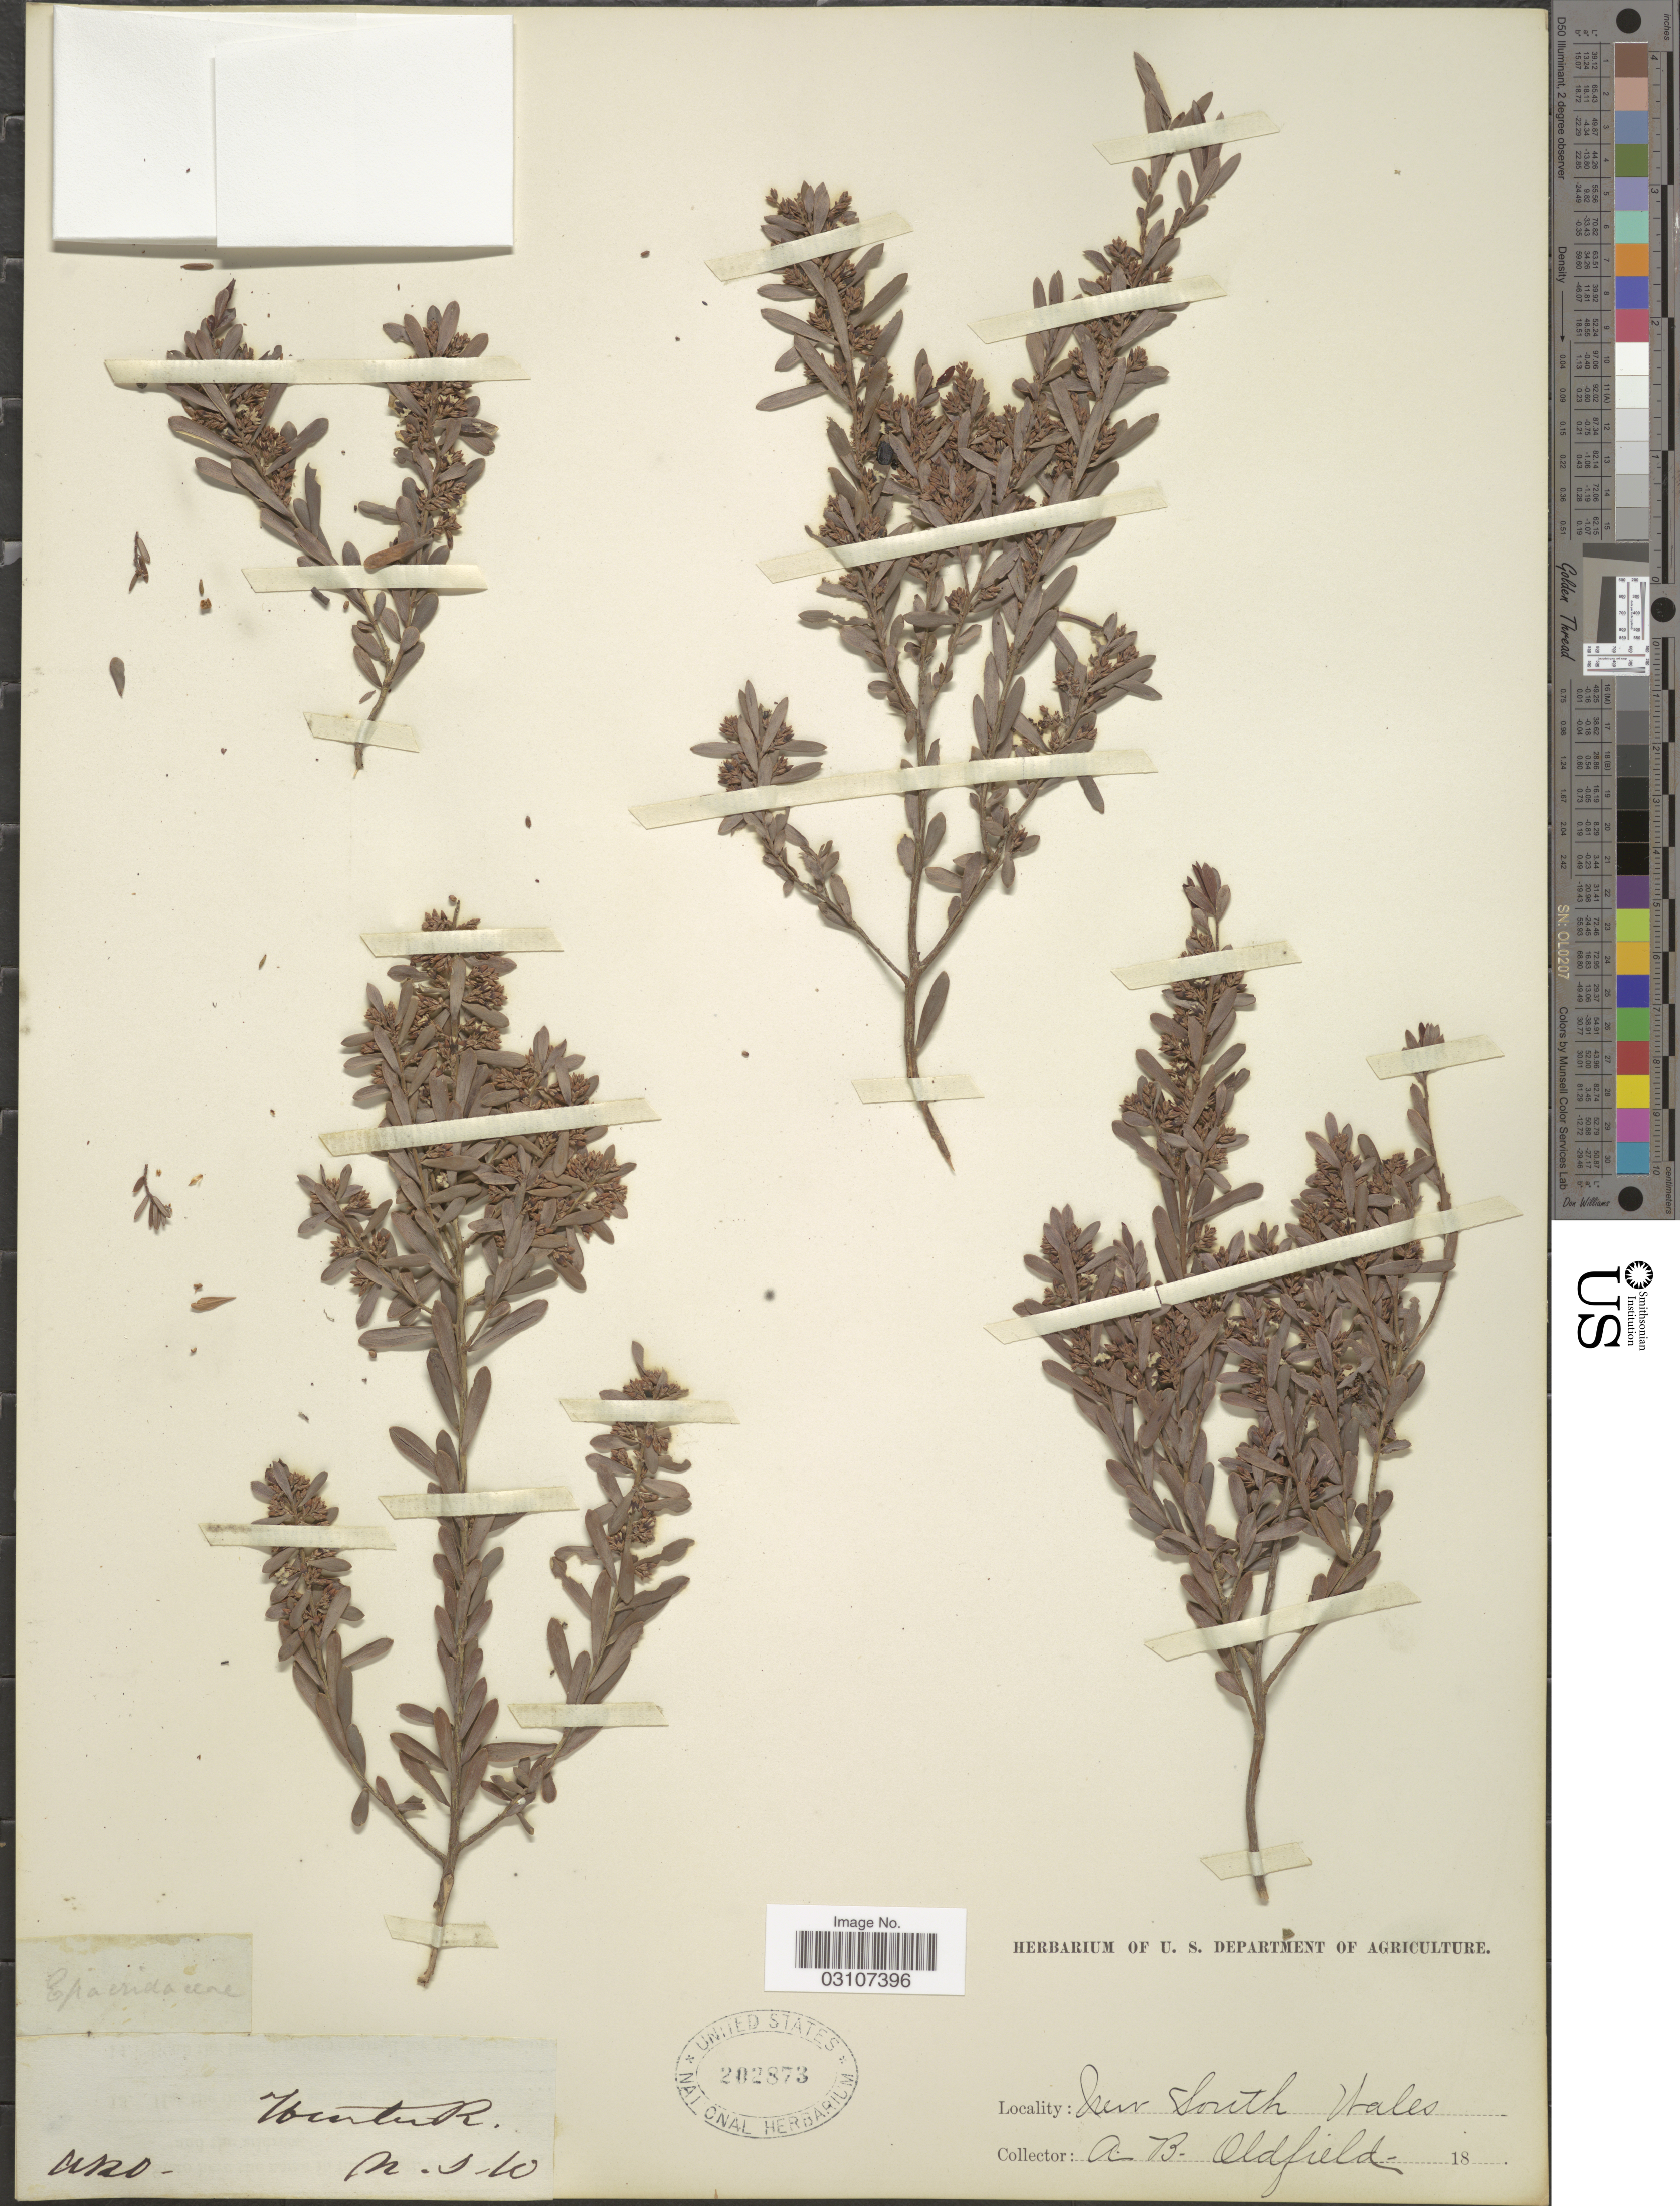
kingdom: Plantae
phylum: Tracheophyta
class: Magnoliopsida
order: Ericales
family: Ericaceae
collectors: A. Oldfield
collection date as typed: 18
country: Australia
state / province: New South Wales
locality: Hunter R. N. S. W.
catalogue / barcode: US 202873